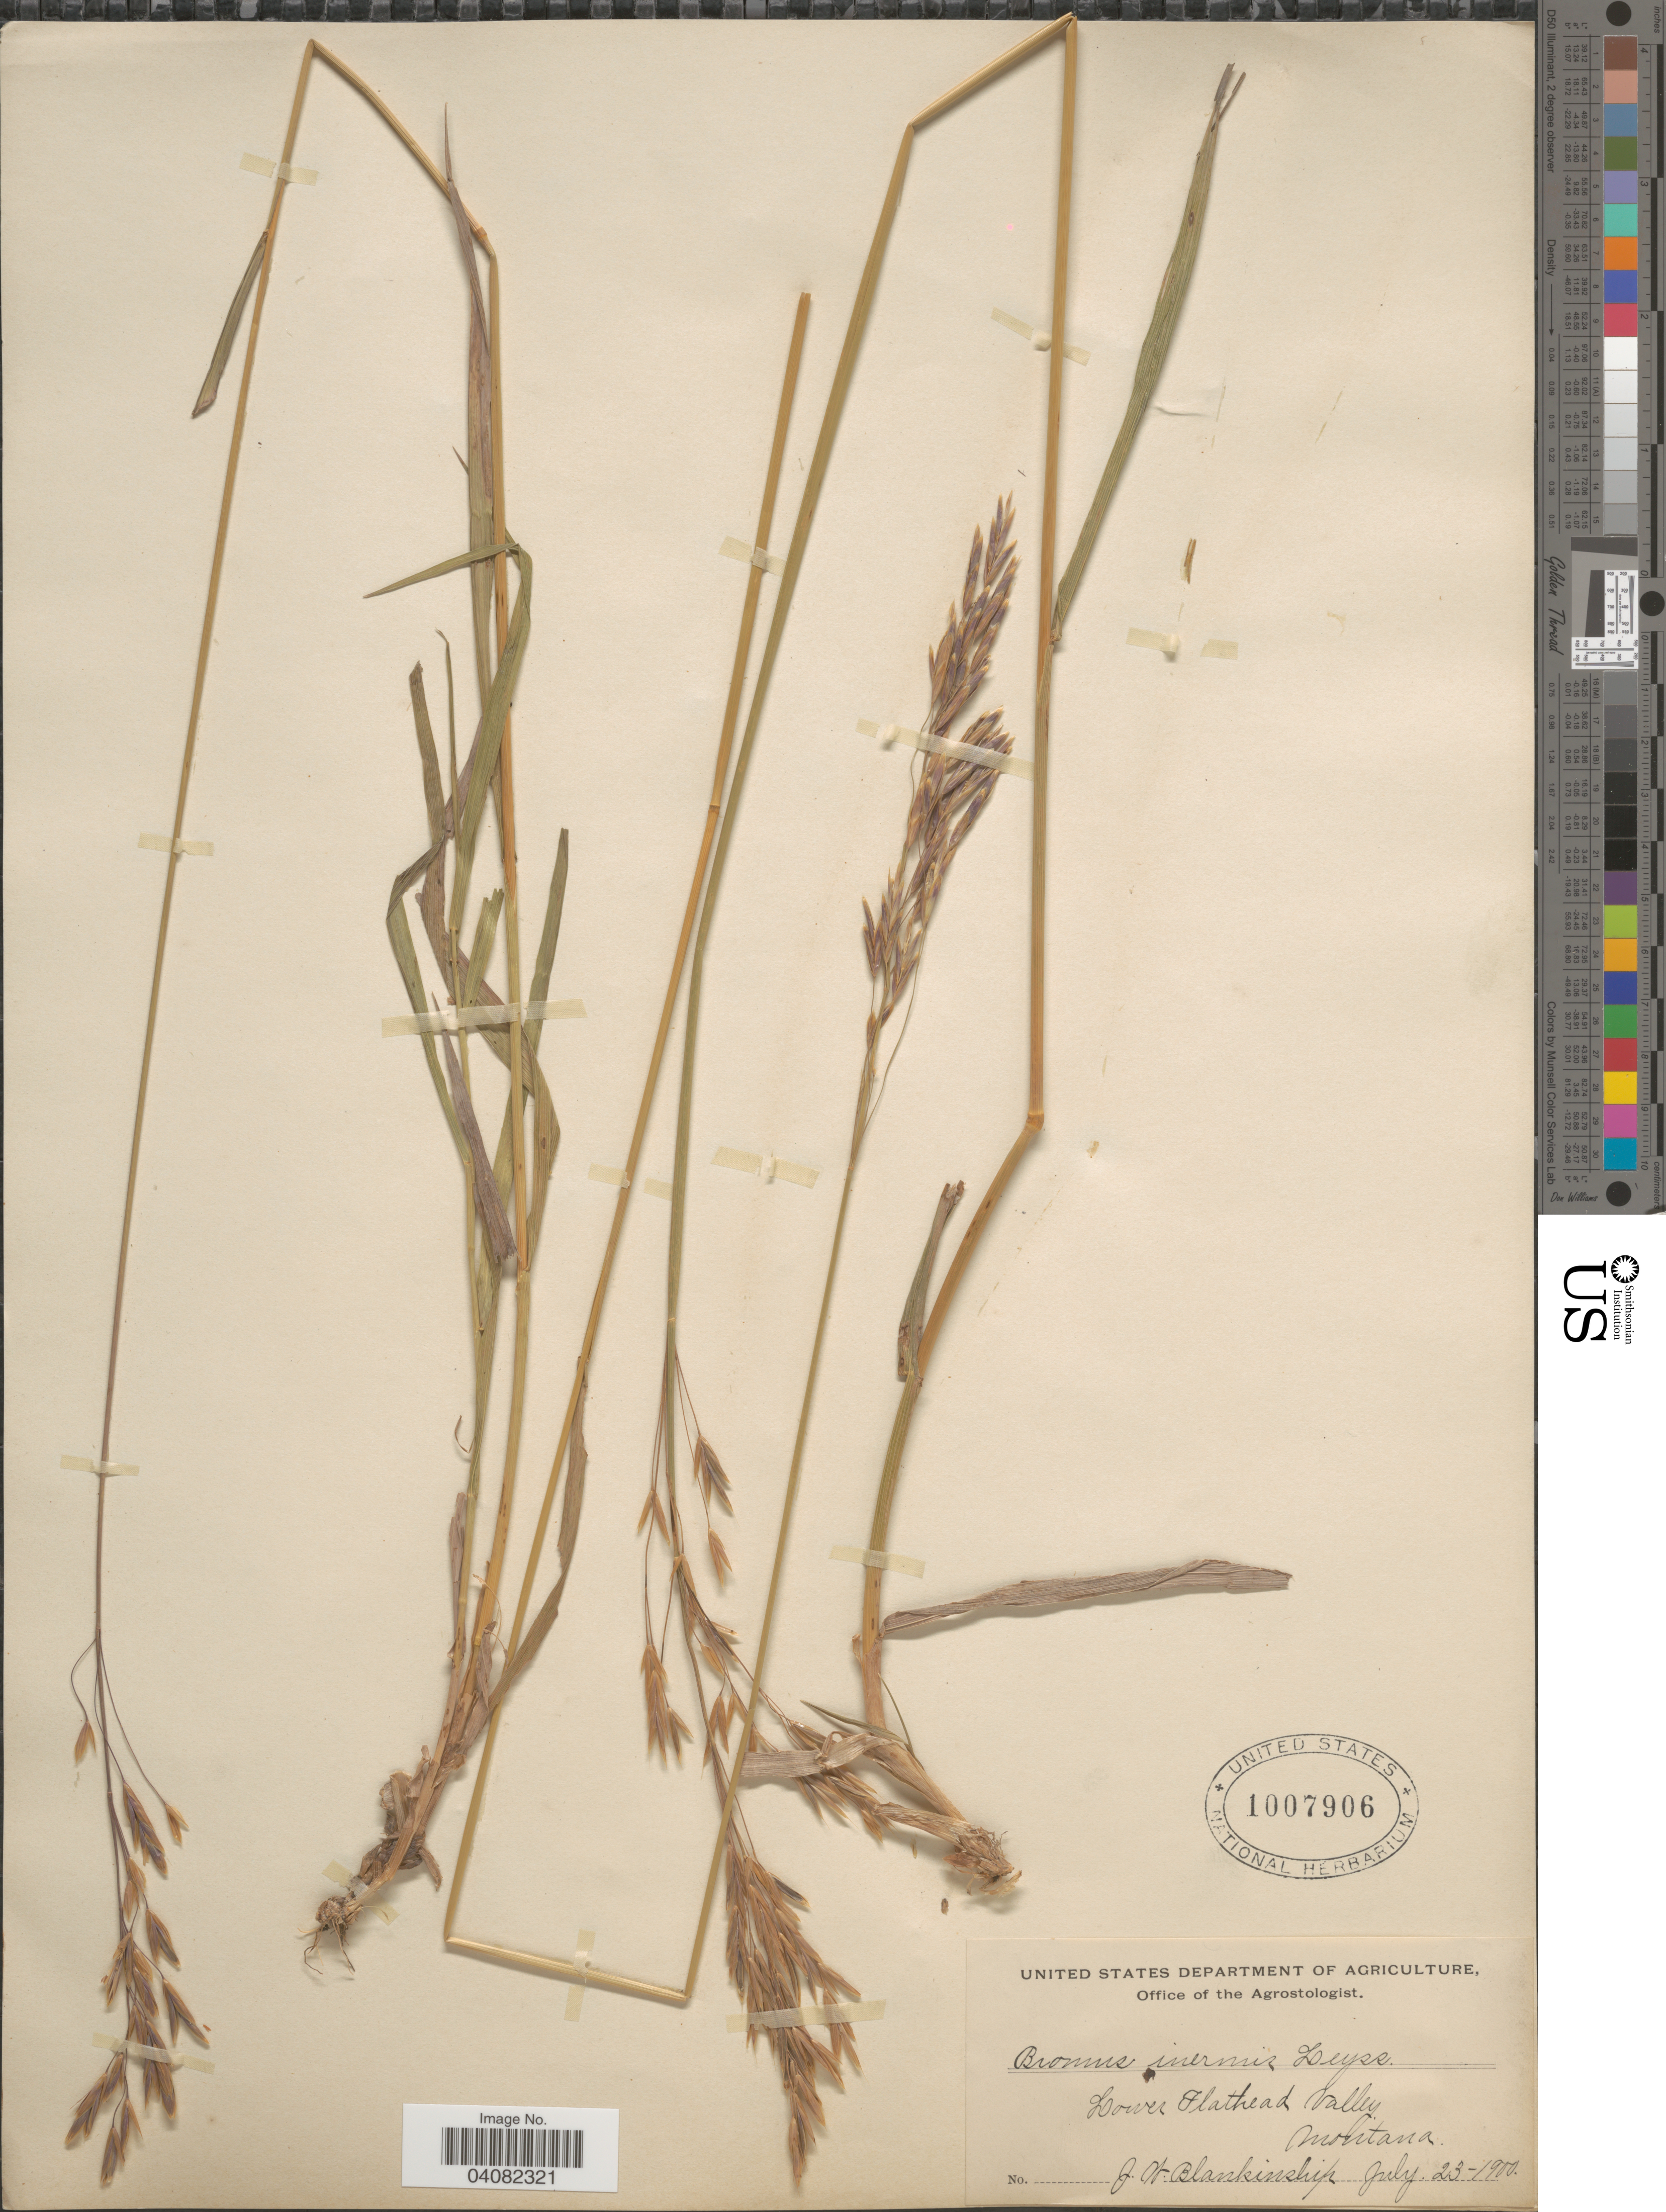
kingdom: Plantae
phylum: Tracheophyta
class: Liliopsida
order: Poales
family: Poaceae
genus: Bromus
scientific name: Bromus inermis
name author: Leyss.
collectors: J. W. Blankinship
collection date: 1900-07-23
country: United States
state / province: Montana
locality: Lower Flathead Valley.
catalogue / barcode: US 1007906